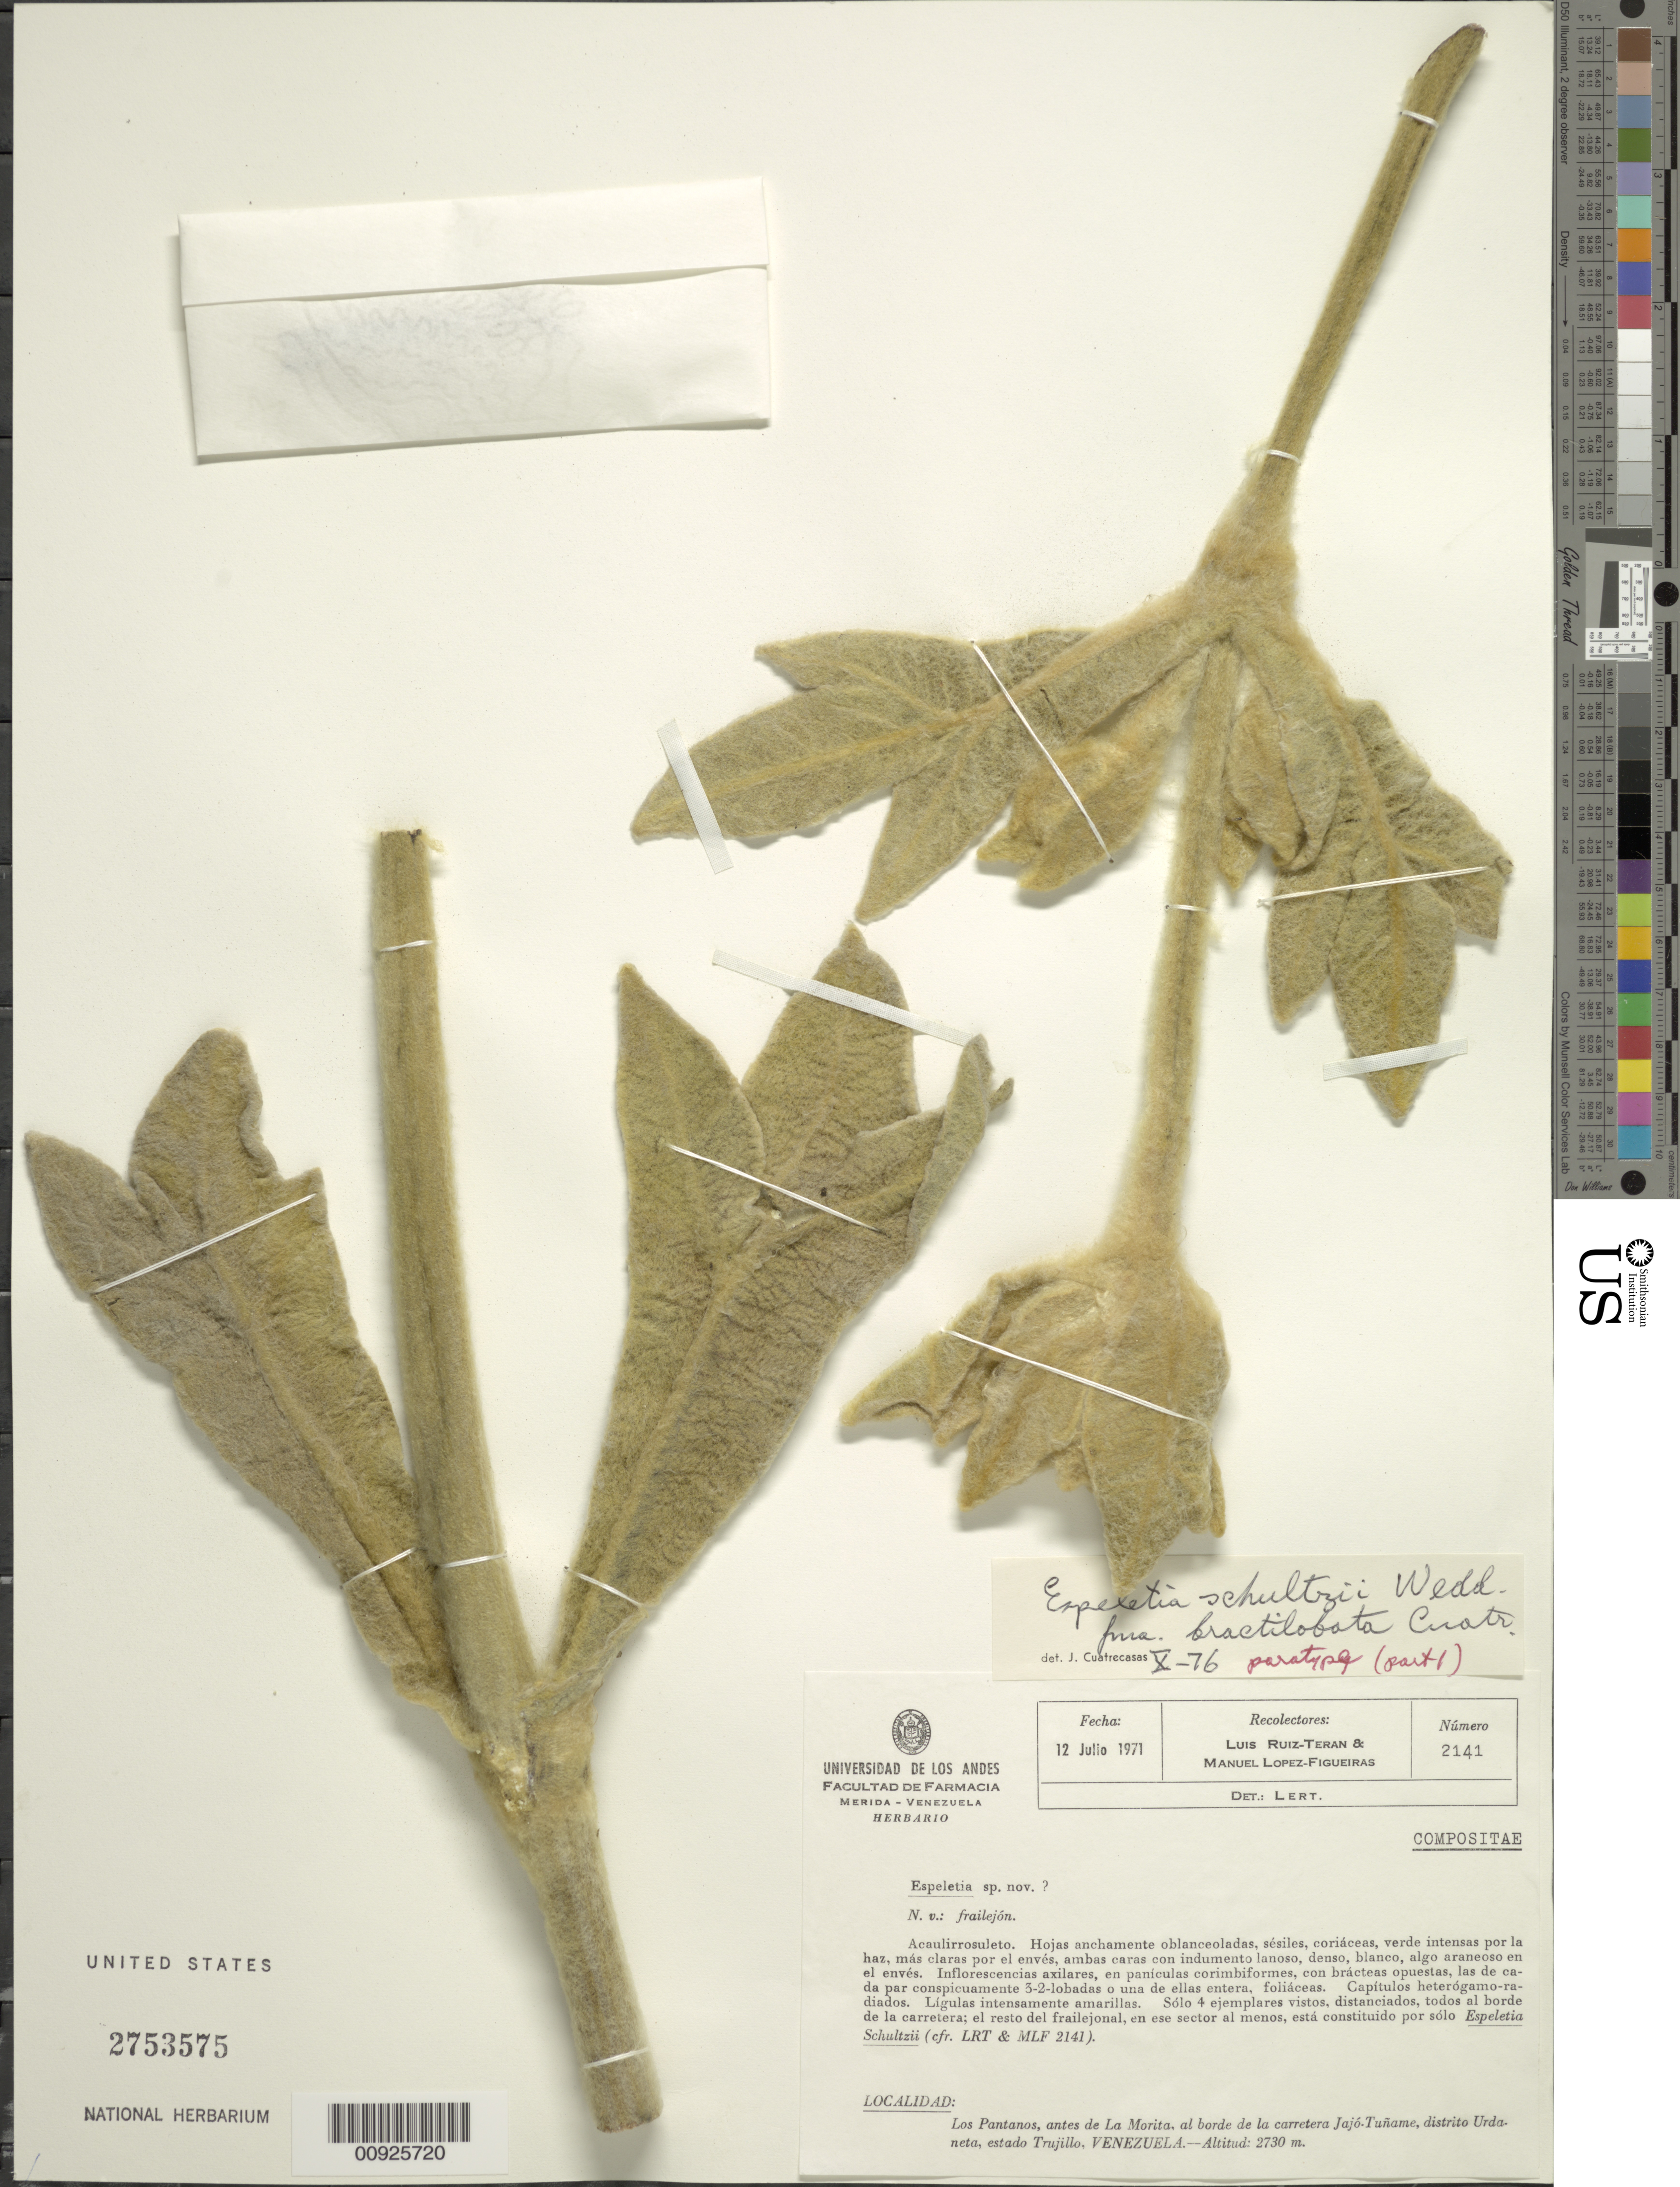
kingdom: Plantae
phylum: Tracheophyta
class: Magnoliopsida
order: Asterales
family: Asteraceae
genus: Espeletia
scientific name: Espeletia schultzii var. bractilobata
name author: Cuatrec.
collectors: L. E. Ruíz-Terán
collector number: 2141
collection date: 1971-07-12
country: Venezuela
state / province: Trujillo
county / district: Urdaneta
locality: Los Pantanos, antes de la Morita, al borde de la carretera Jajó-Tuñame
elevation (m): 2730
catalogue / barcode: US 2753575